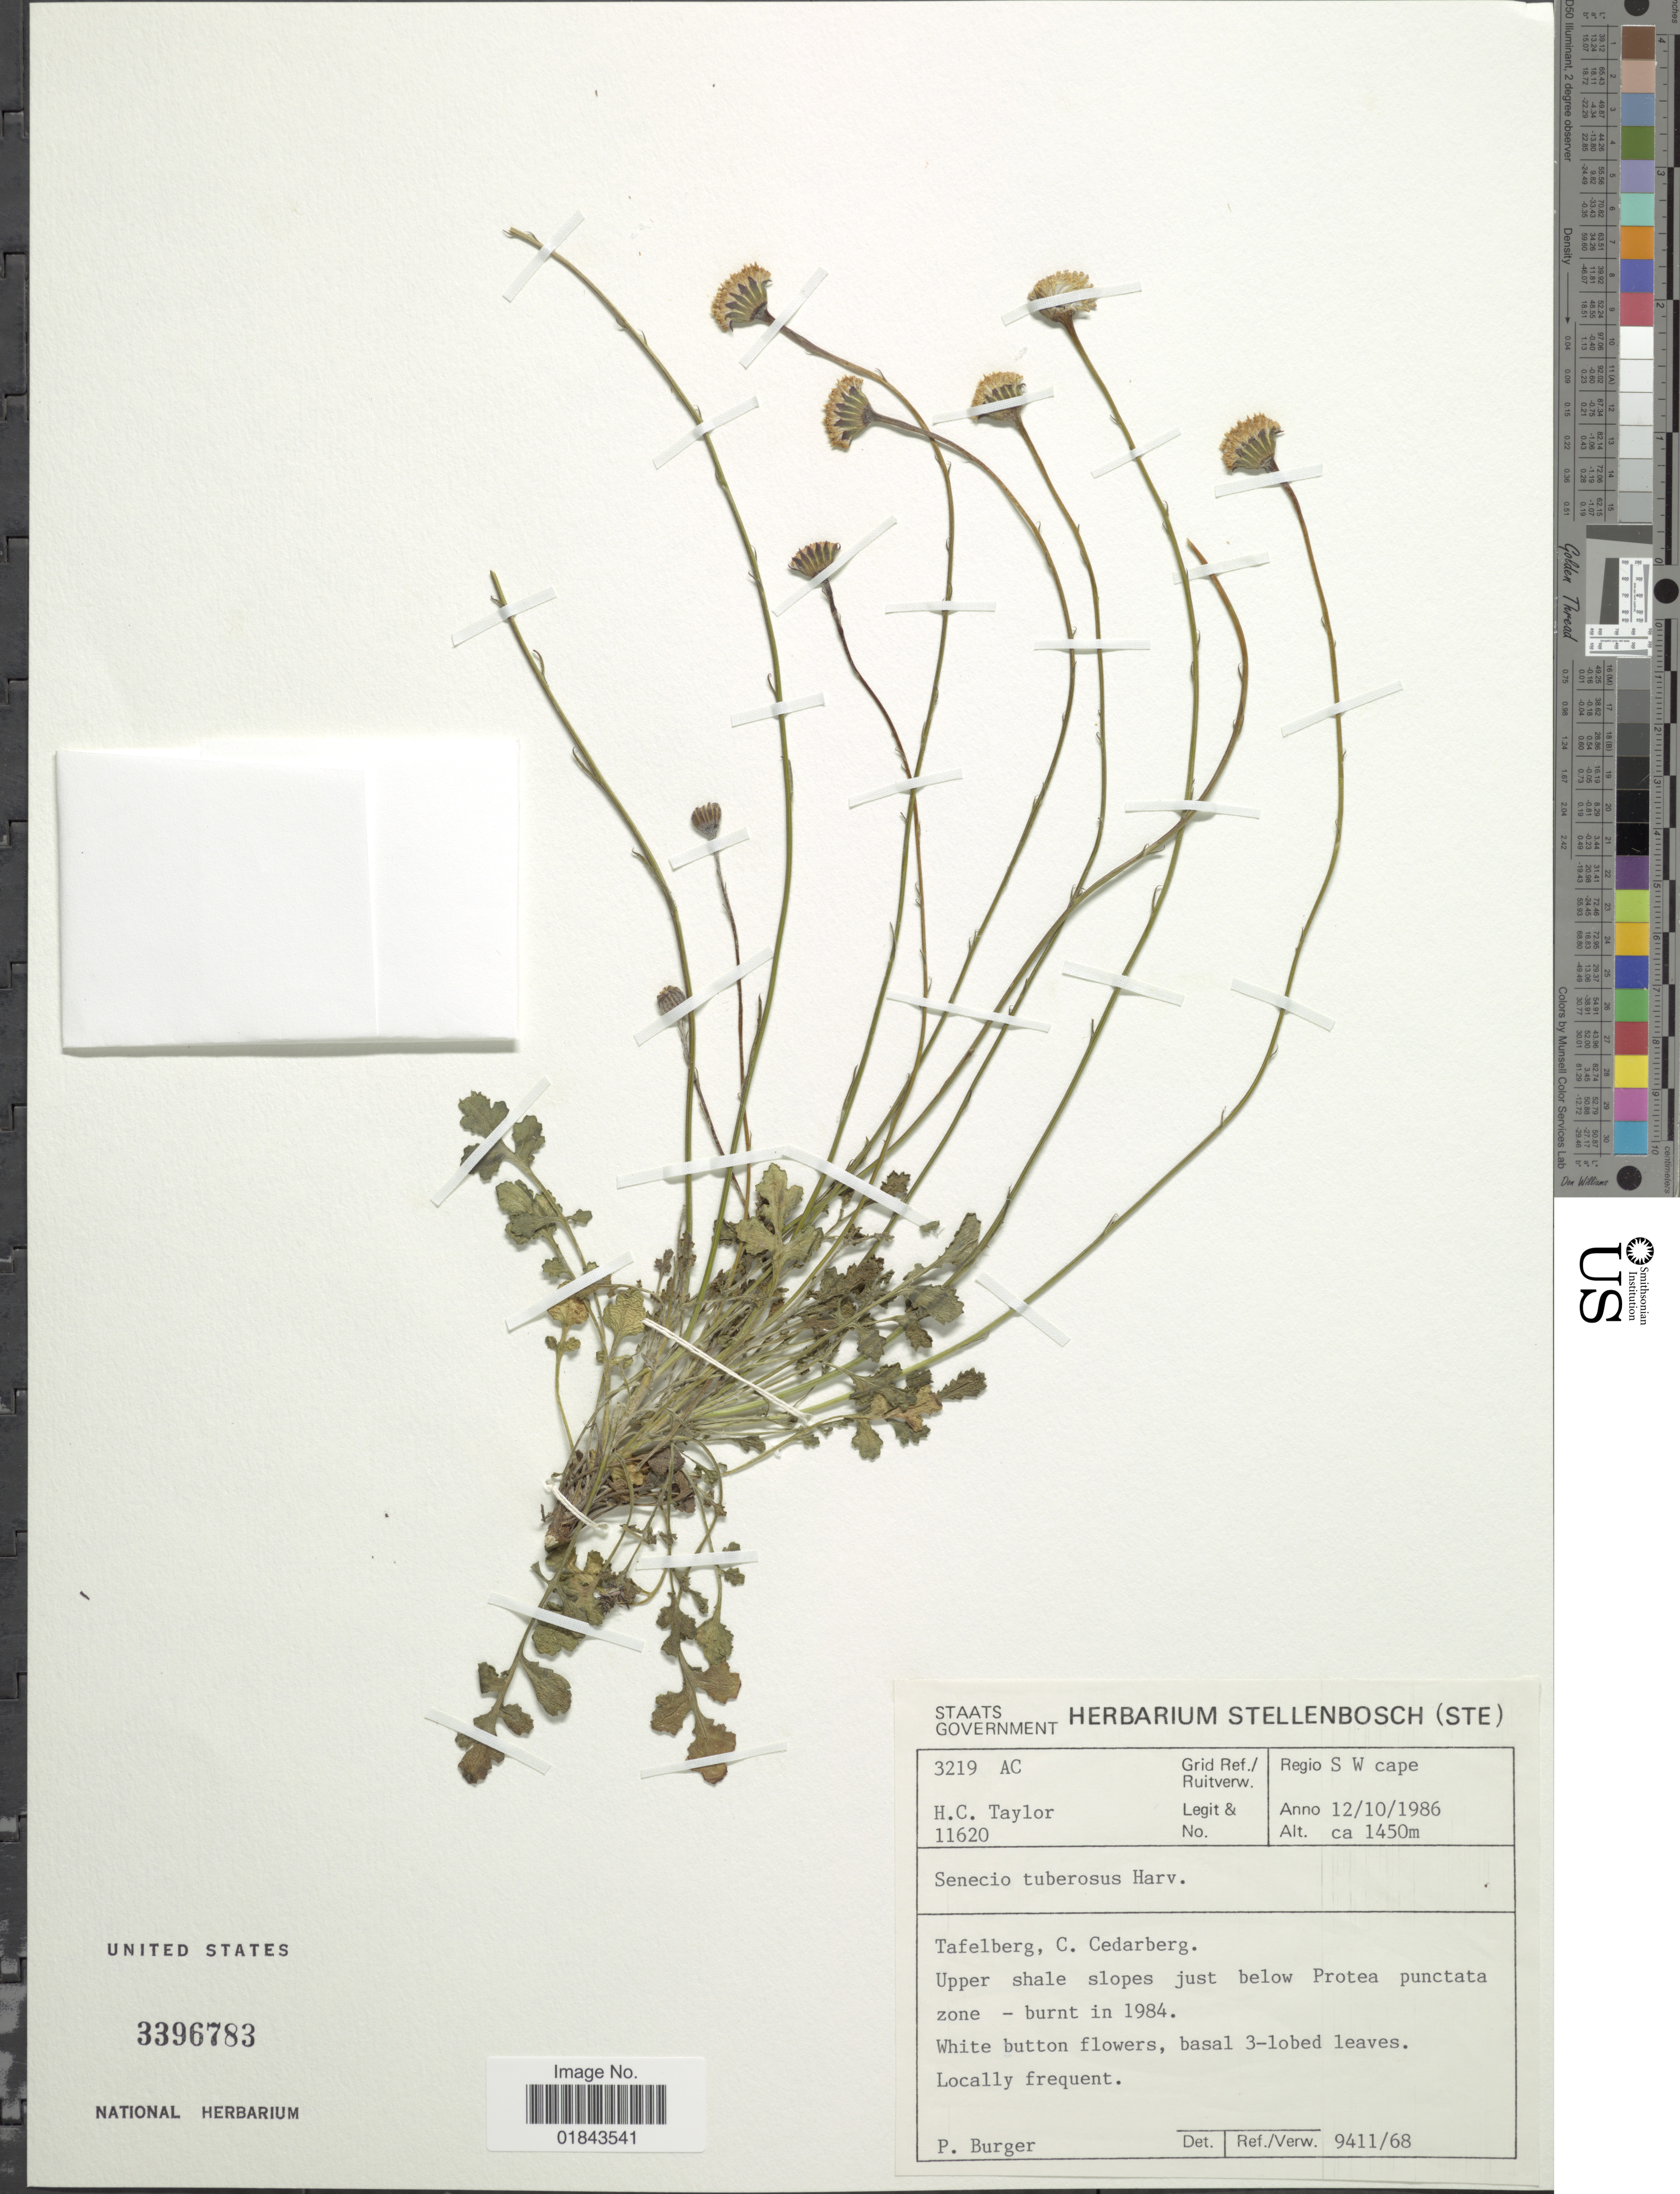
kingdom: Plantae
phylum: Tracheophyta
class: Magnoliopsida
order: Asterales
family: Asteraceae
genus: Emilia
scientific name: Emilia tuberosa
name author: Harv.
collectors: H. Taylor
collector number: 11620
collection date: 1986-10-12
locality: Regio S. W. Cape, Grid Ref./ Ruitverw. 3219 AC, Tafelberg, C. Caderberg, Upper shale slope just below Protea punctata zone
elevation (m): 1450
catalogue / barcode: US 3396783